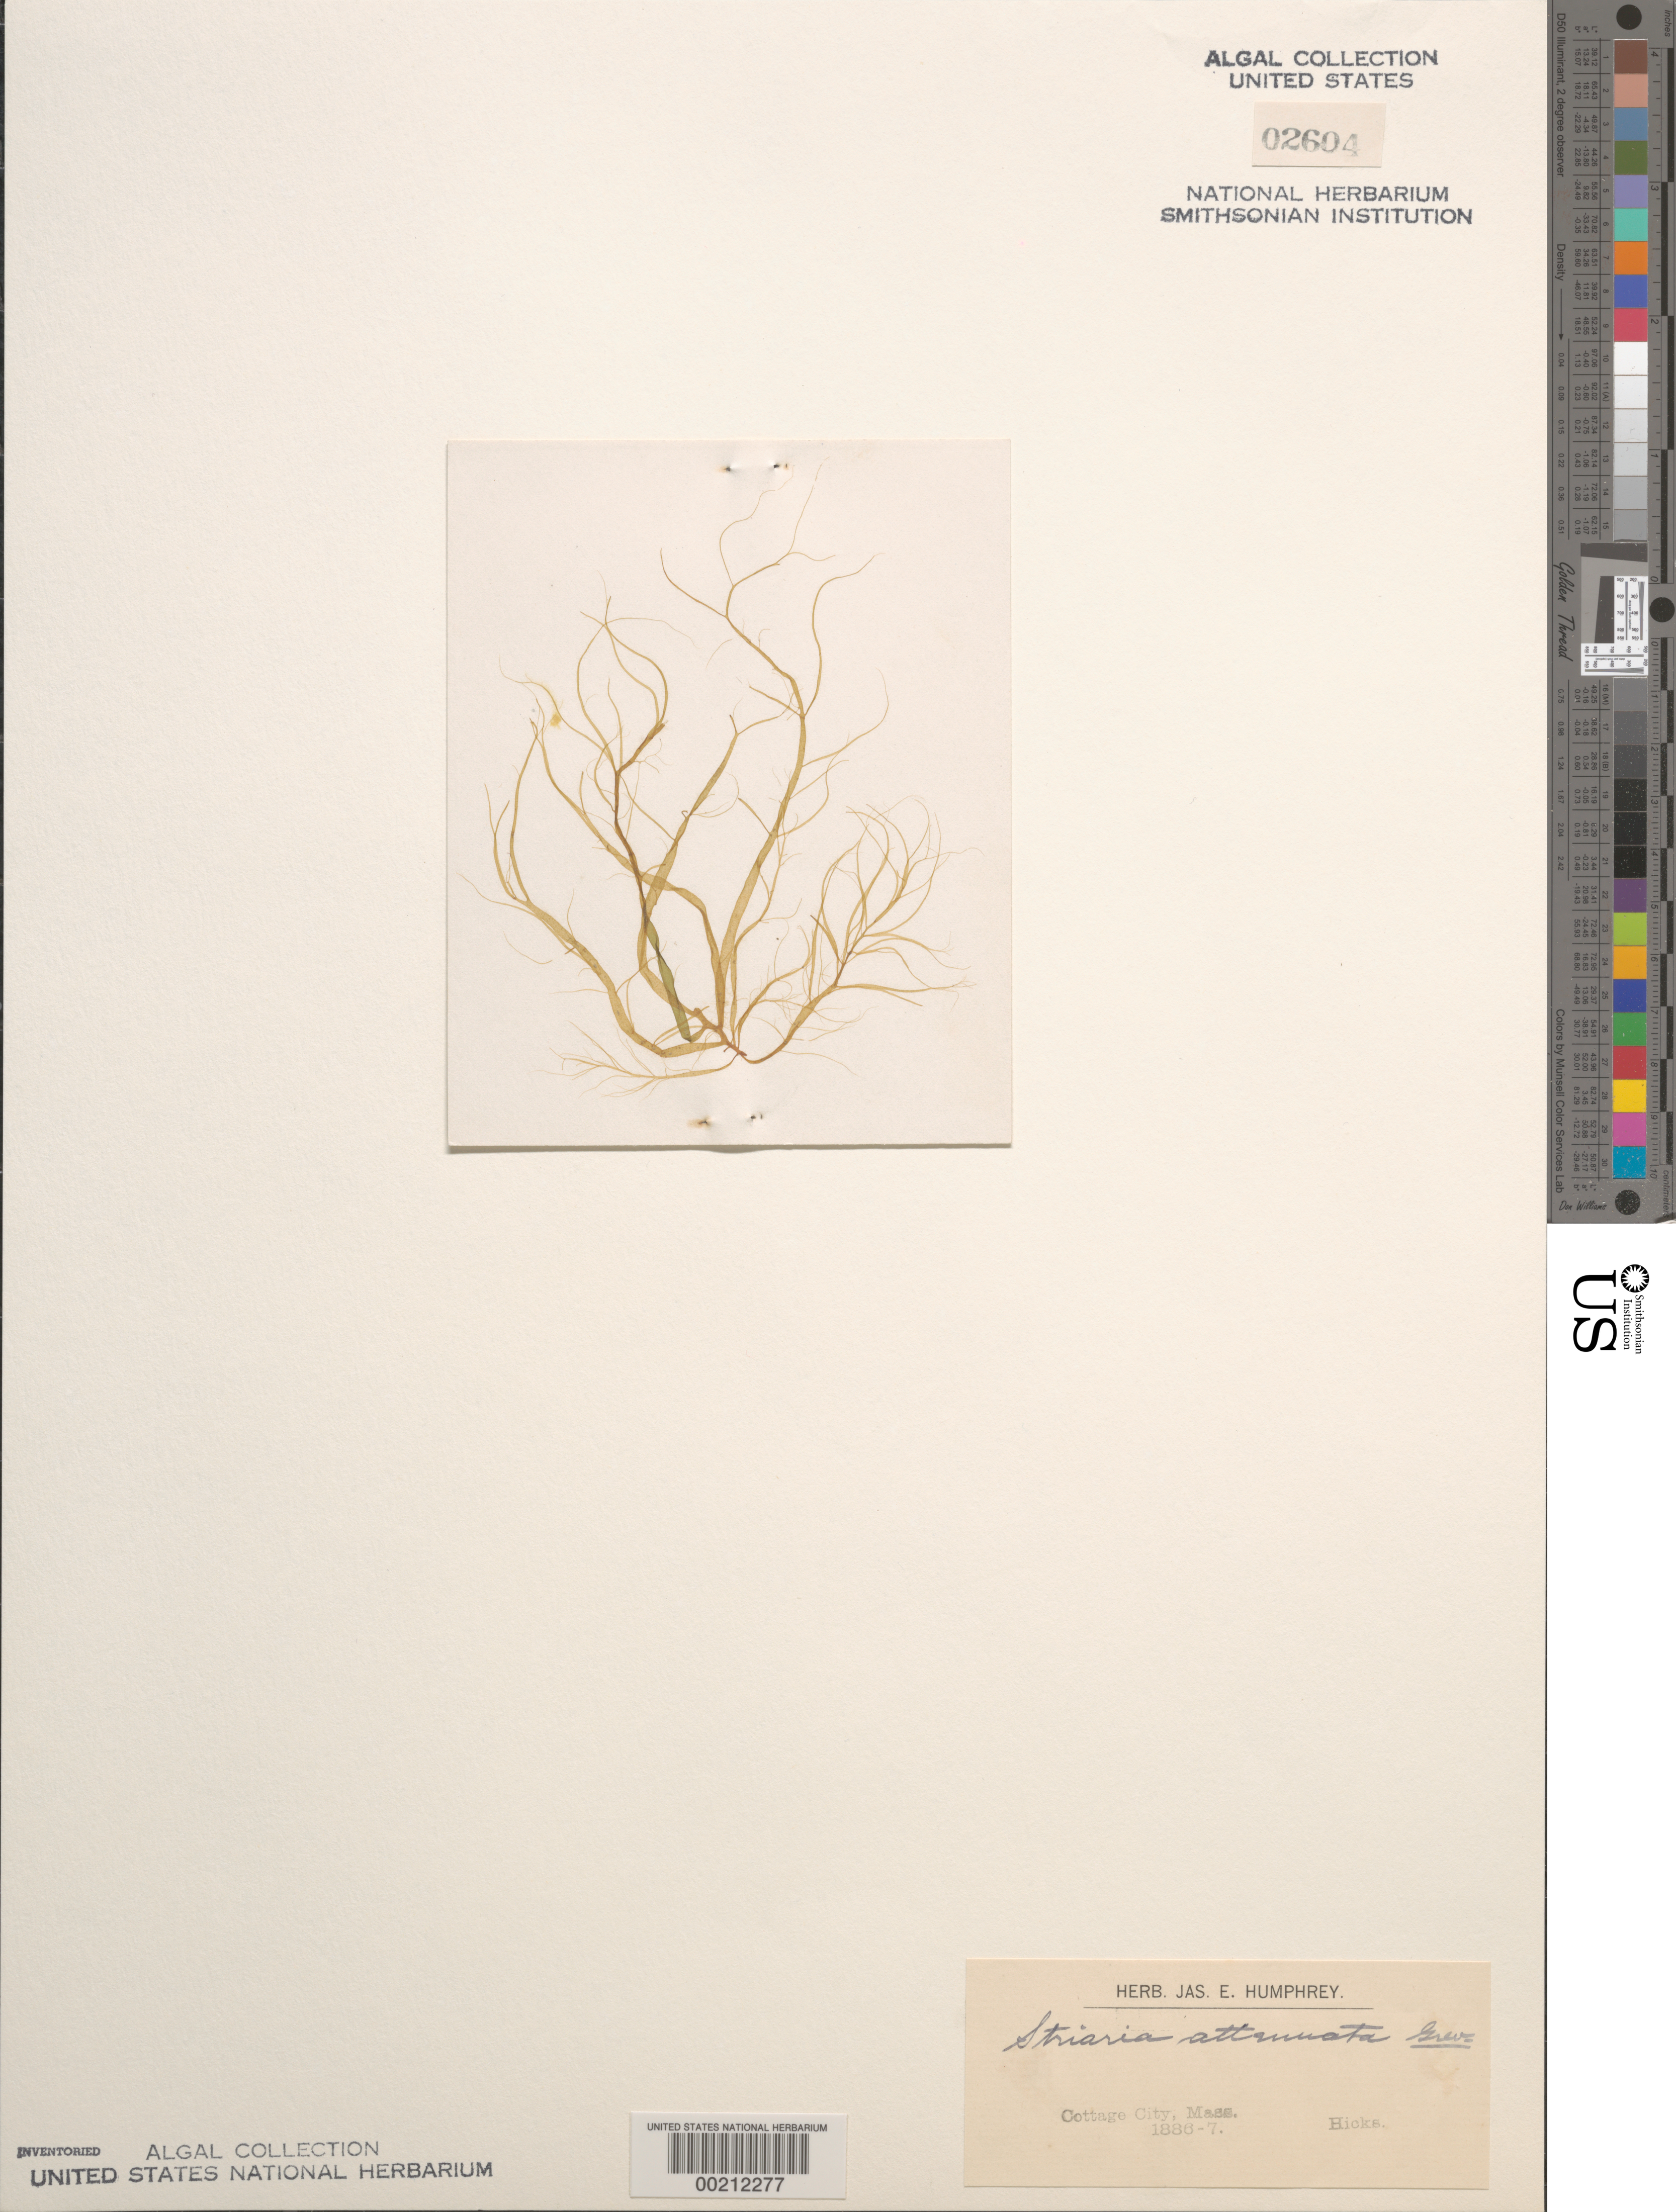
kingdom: Chromista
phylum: Ochrophyta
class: Phaeophyceae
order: Dictyosiphonales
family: Striariaceae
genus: Striaria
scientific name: Striaria attenuata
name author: (Grev.) Grev.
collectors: -. Hicks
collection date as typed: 1886 or -- --- 1887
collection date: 1886 or 1887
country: United States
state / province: Massachusetts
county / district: Dukes County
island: Martha's Vineyard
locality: Cottage City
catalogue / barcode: US 2604